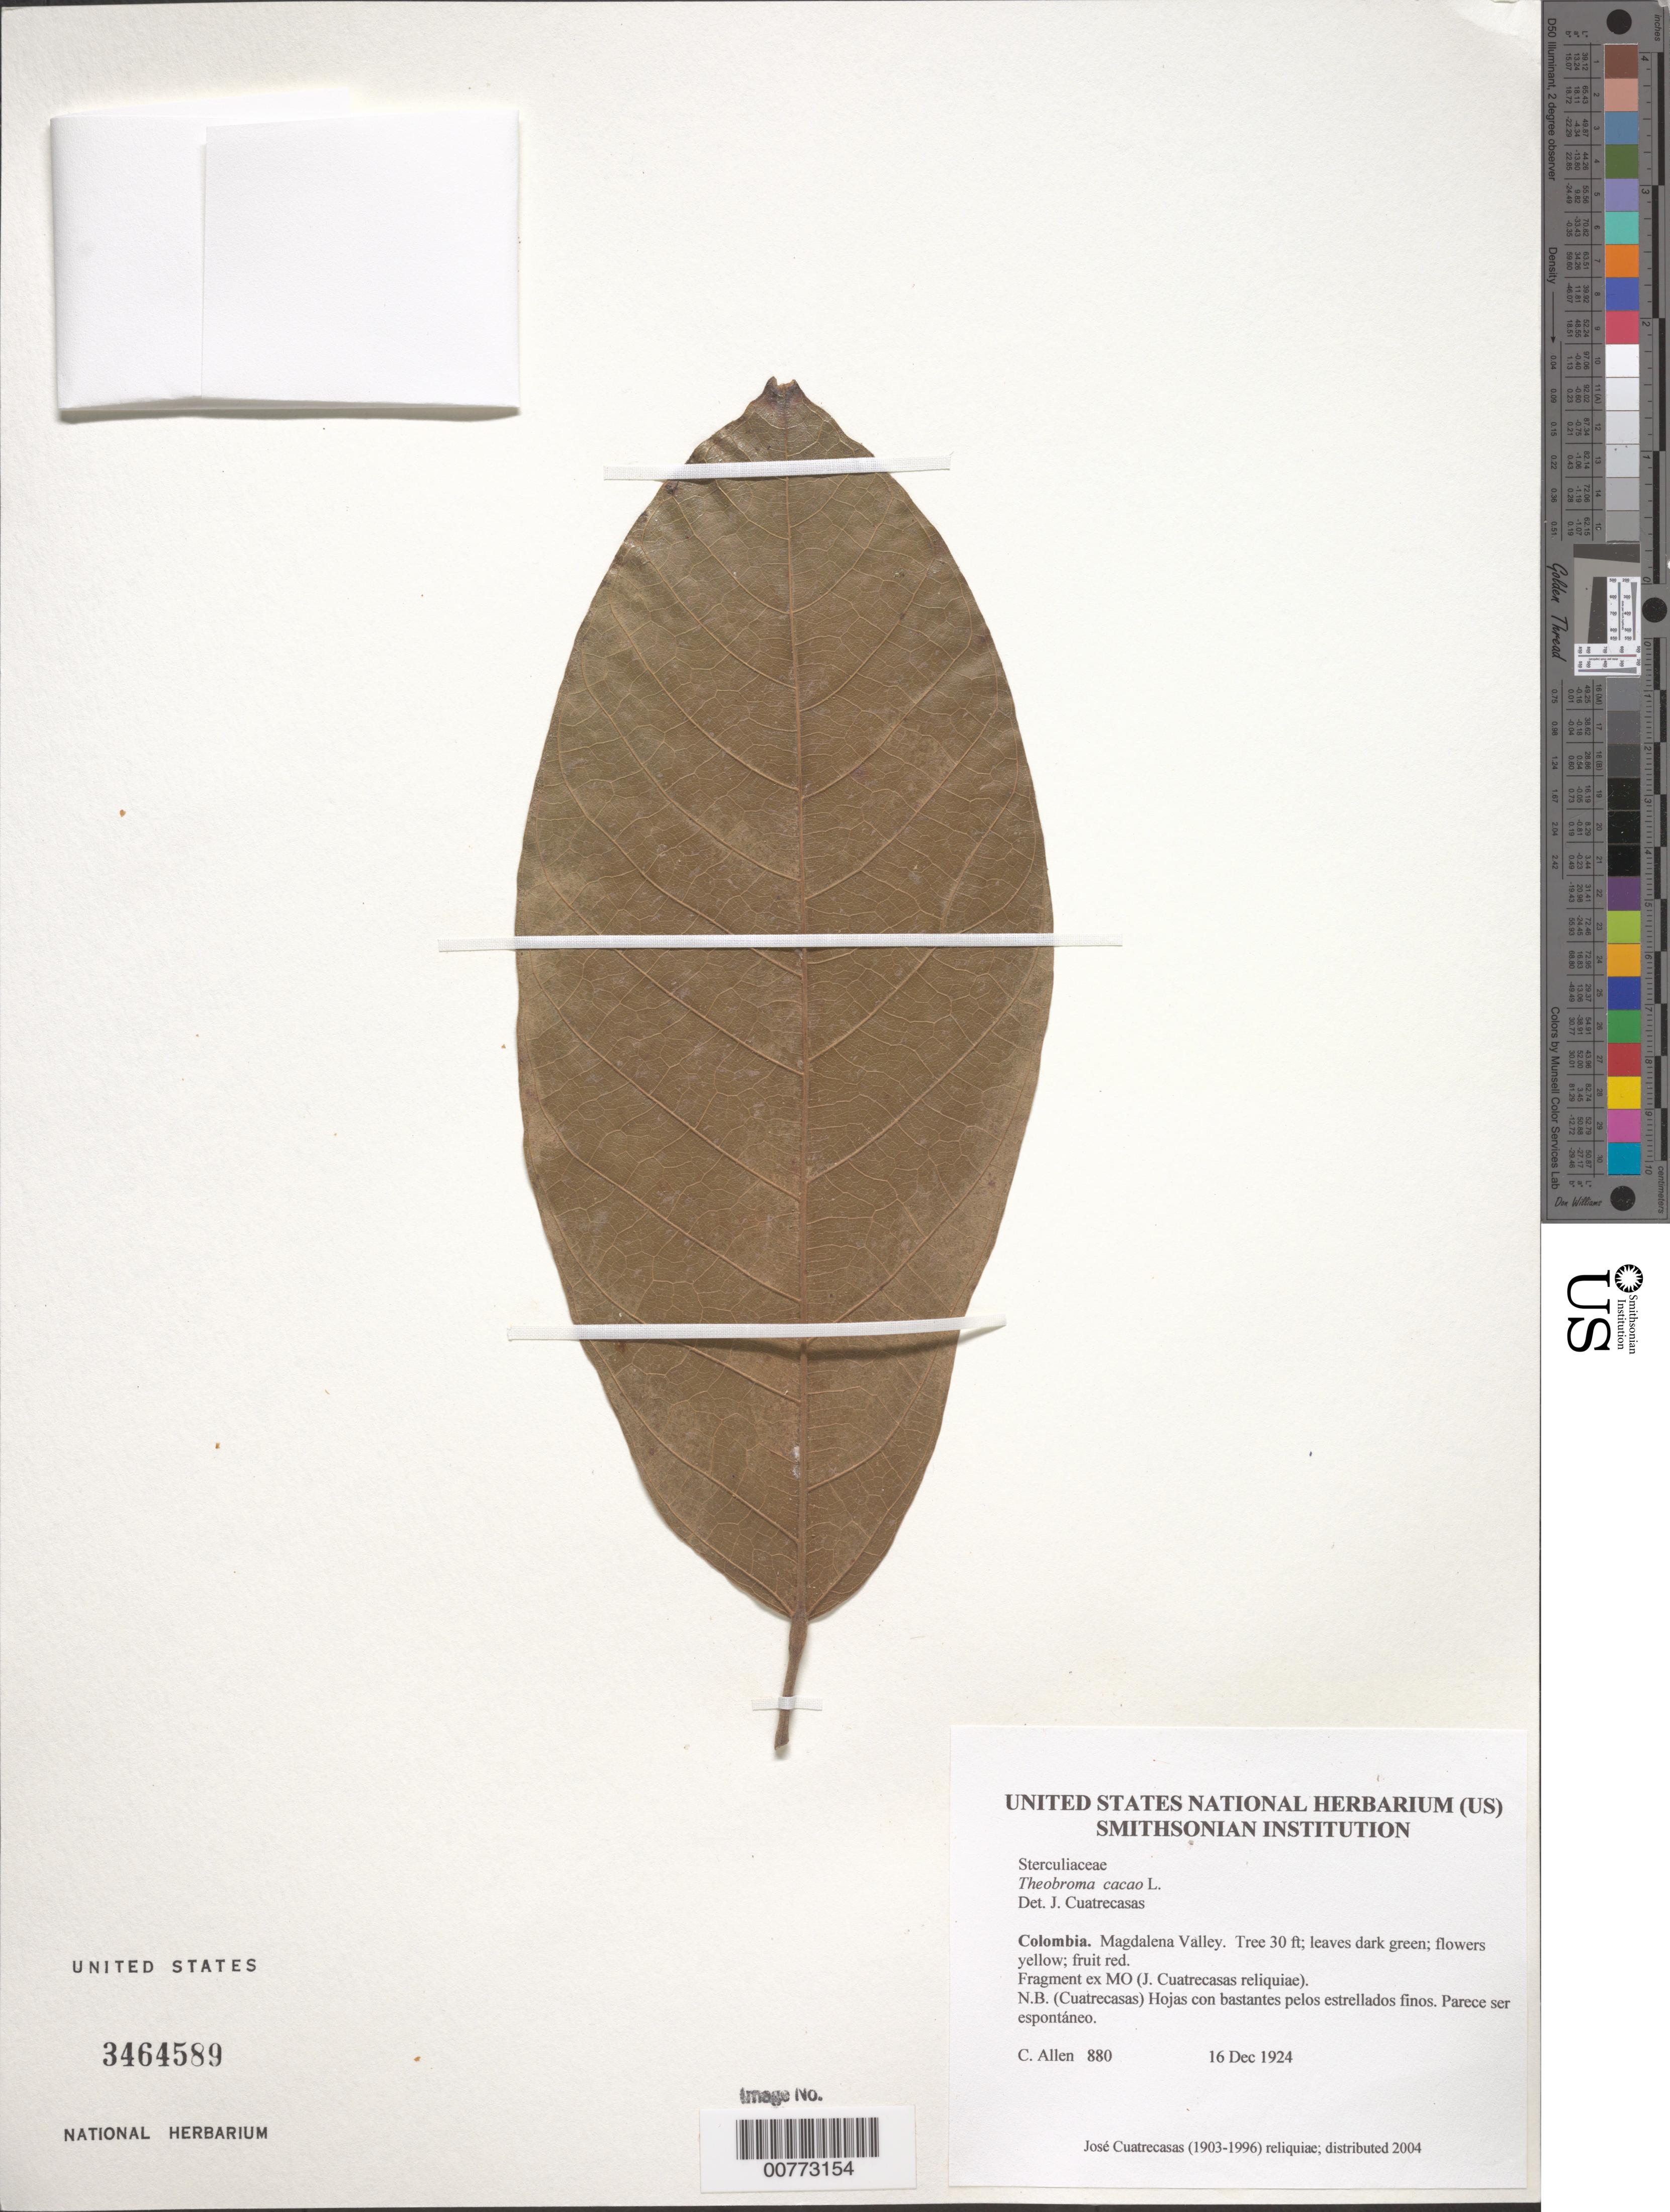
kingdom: Plantae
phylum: Tracheophyta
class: Magnoliopsida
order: Malvales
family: Malvaceae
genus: Theobroma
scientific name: Theobroma cacao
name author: L.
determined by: Cuatrecasas, J.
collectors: C. Allen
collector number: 880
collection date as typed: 16 Dec 1924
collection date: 1924-12-16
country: Colombia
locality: Magdalena Valley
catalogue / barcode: US 3464589